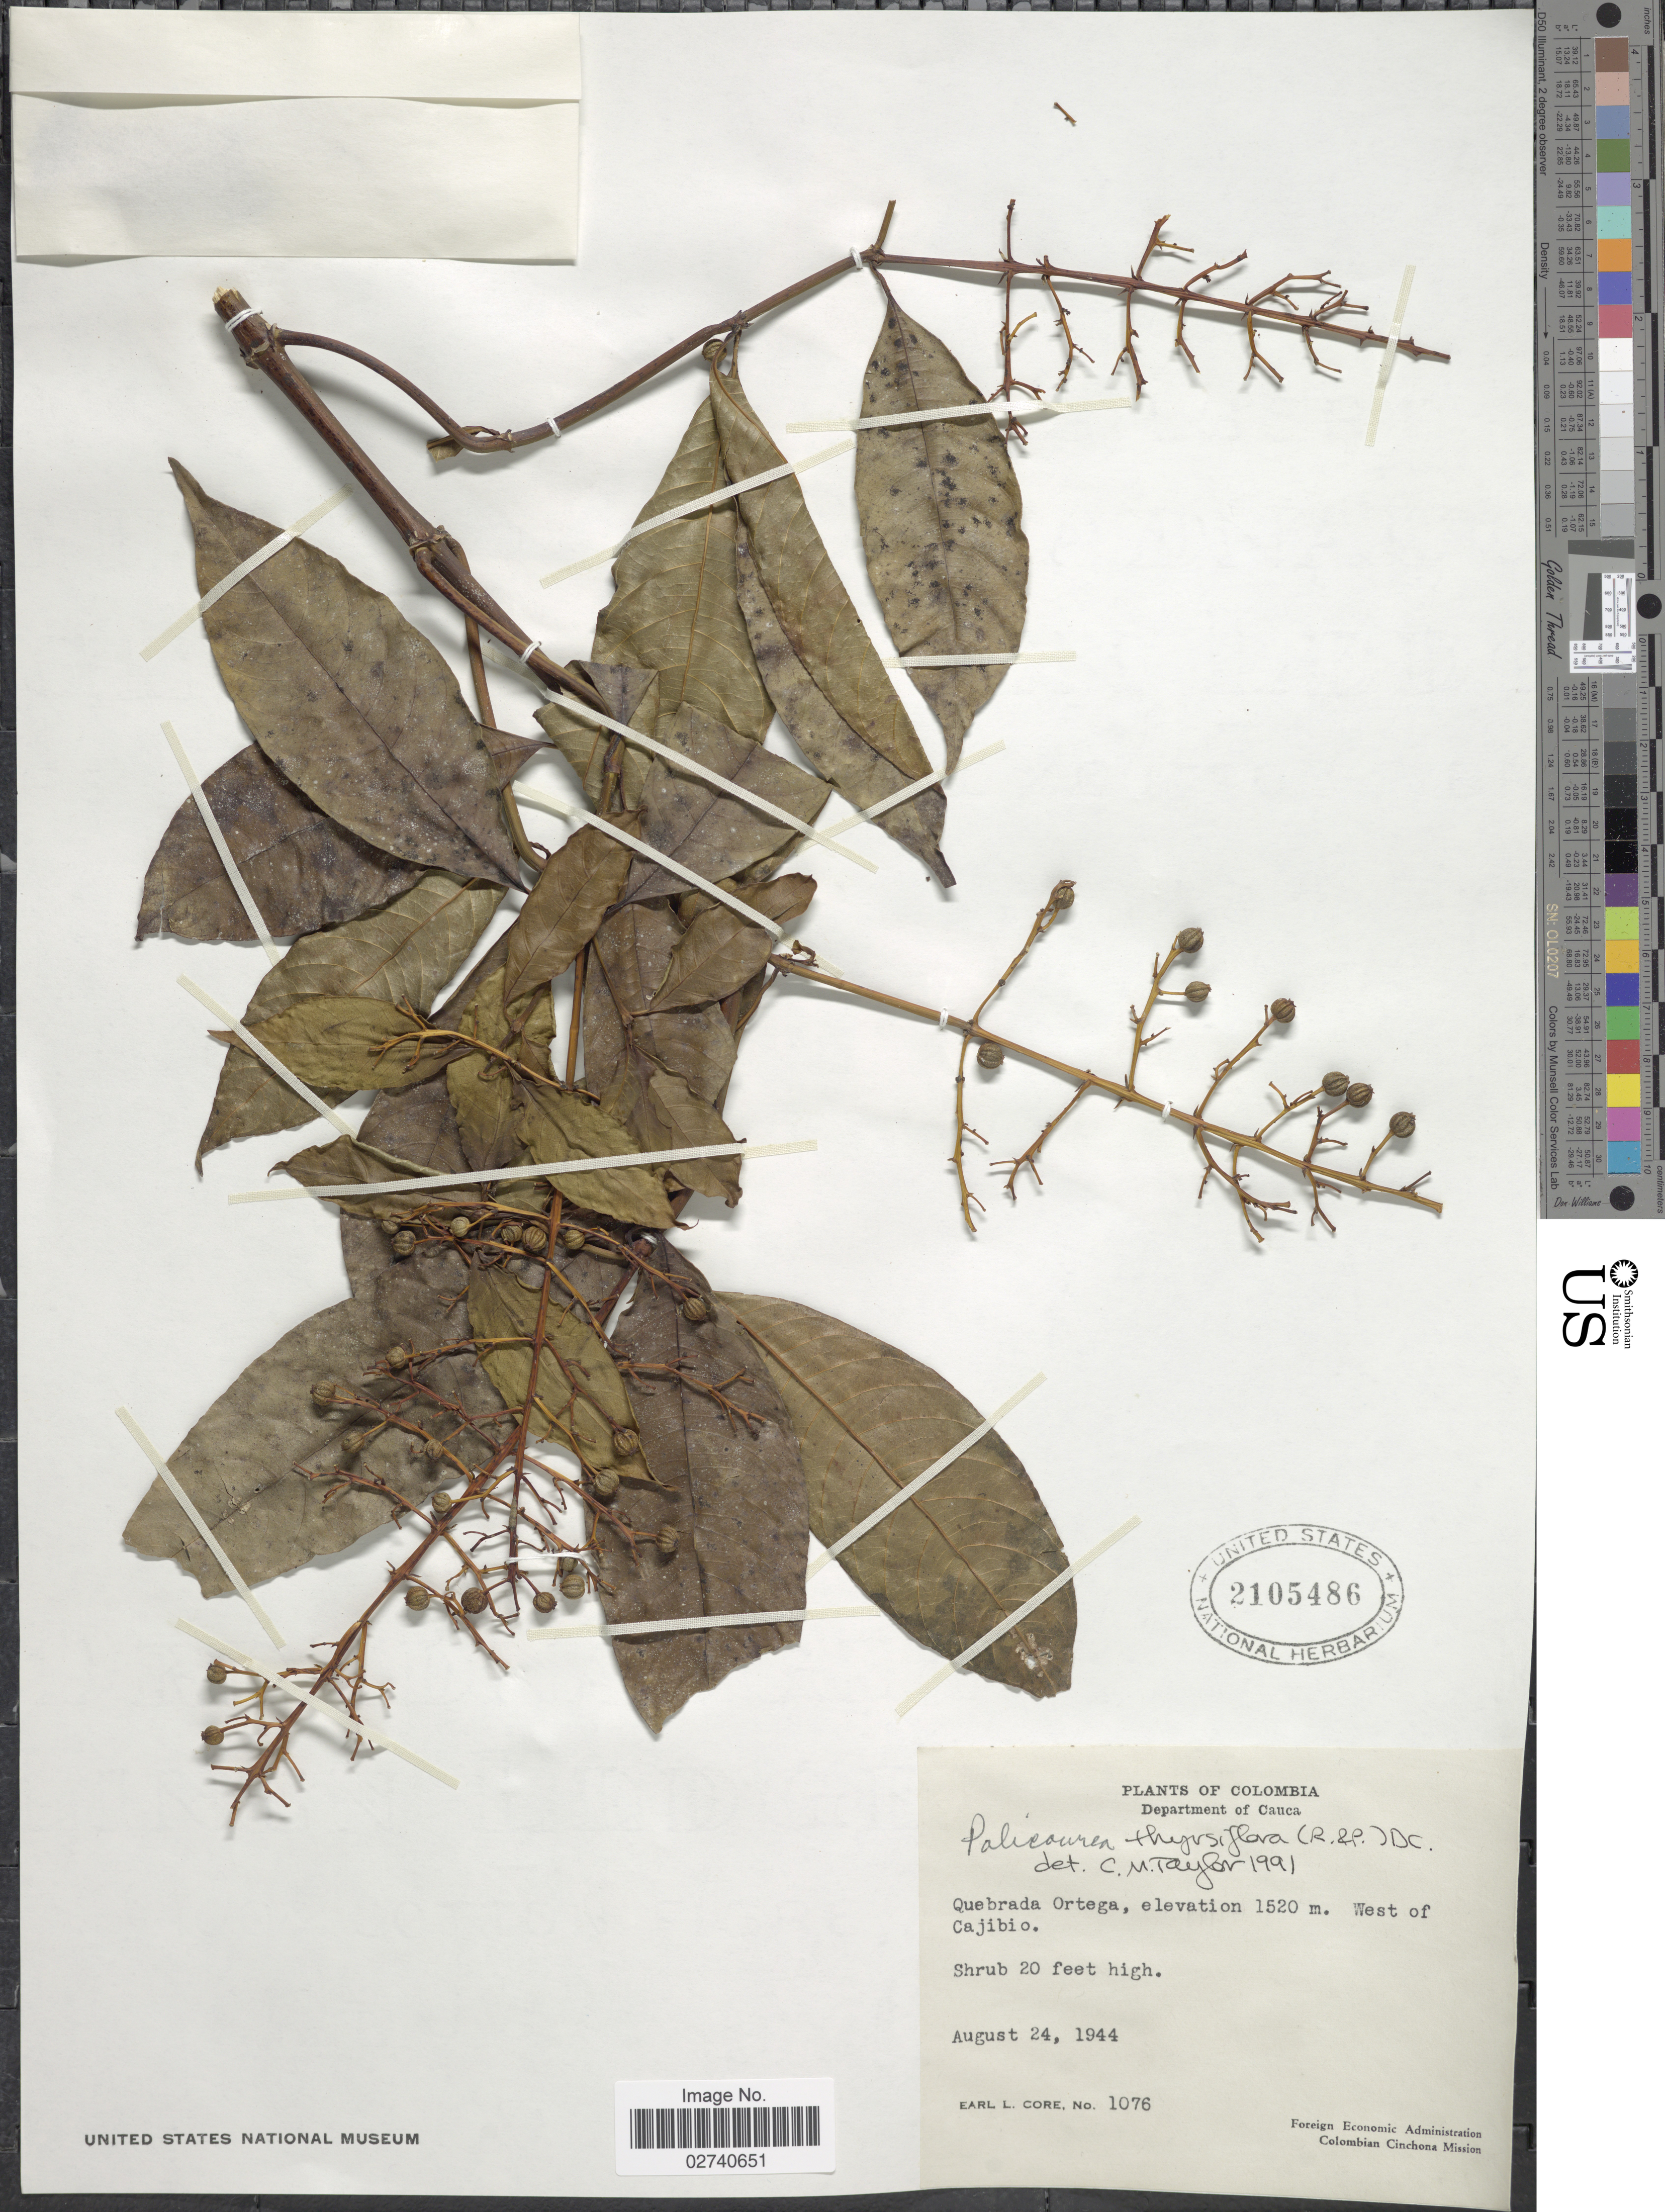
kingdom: Plantae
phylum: Tracheophyta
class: Magnoliopsida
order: Gentianales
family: Rubiaceae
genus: Palicourea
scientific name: Palicourea thyrsiflora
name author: (Ruiz & Pav.) DC.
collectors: E. L. Core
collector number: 1076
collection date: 1944-08-24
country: Colombia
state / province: Cauca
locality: Quebrada Ortega, West of Cajibio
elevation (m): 1520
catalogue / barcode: US 2105486